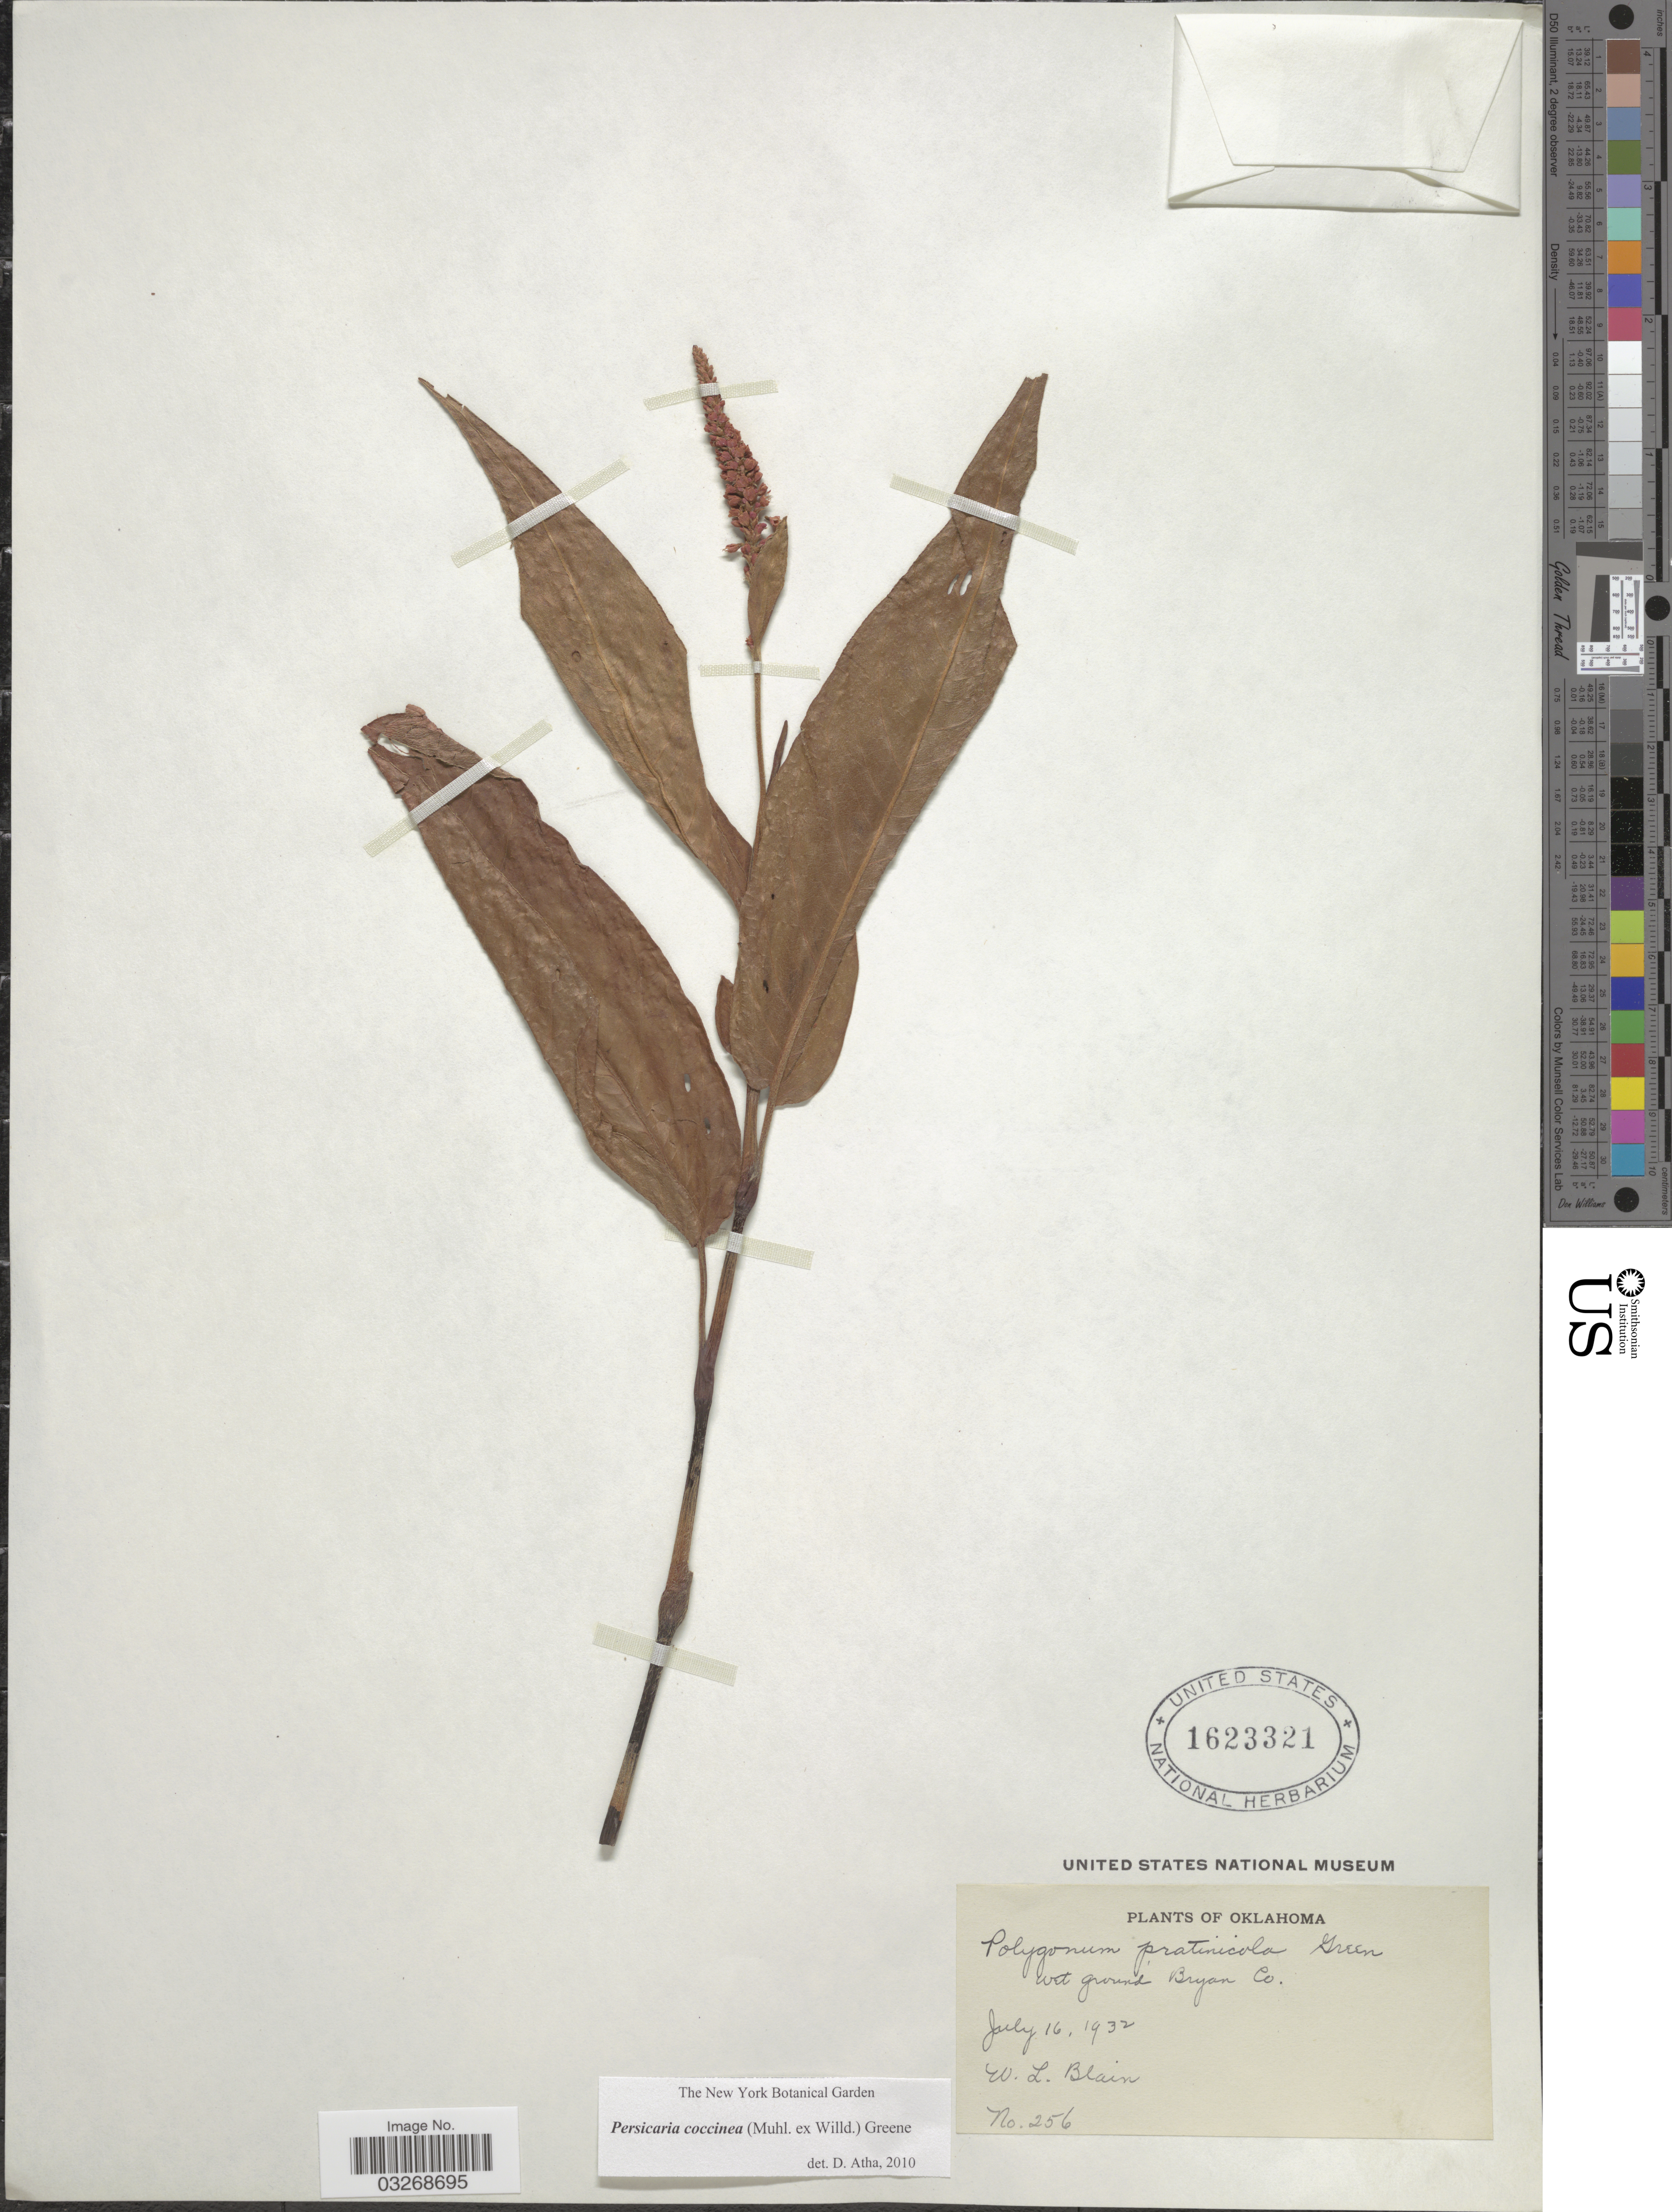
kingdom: Plantae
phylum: Tracheophyta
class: Magnoliopsida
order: Caryophyllales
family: Polygonaceae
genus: Persicaria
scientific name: Persicaria coccinea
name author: (Muhl. ex Willd.) Greene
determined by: Atha, D. E.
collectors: W. Blain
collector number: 256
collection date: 1932-07-16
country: United States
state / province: Oklahoma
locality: Bryan Co.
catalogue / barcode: US 1623321